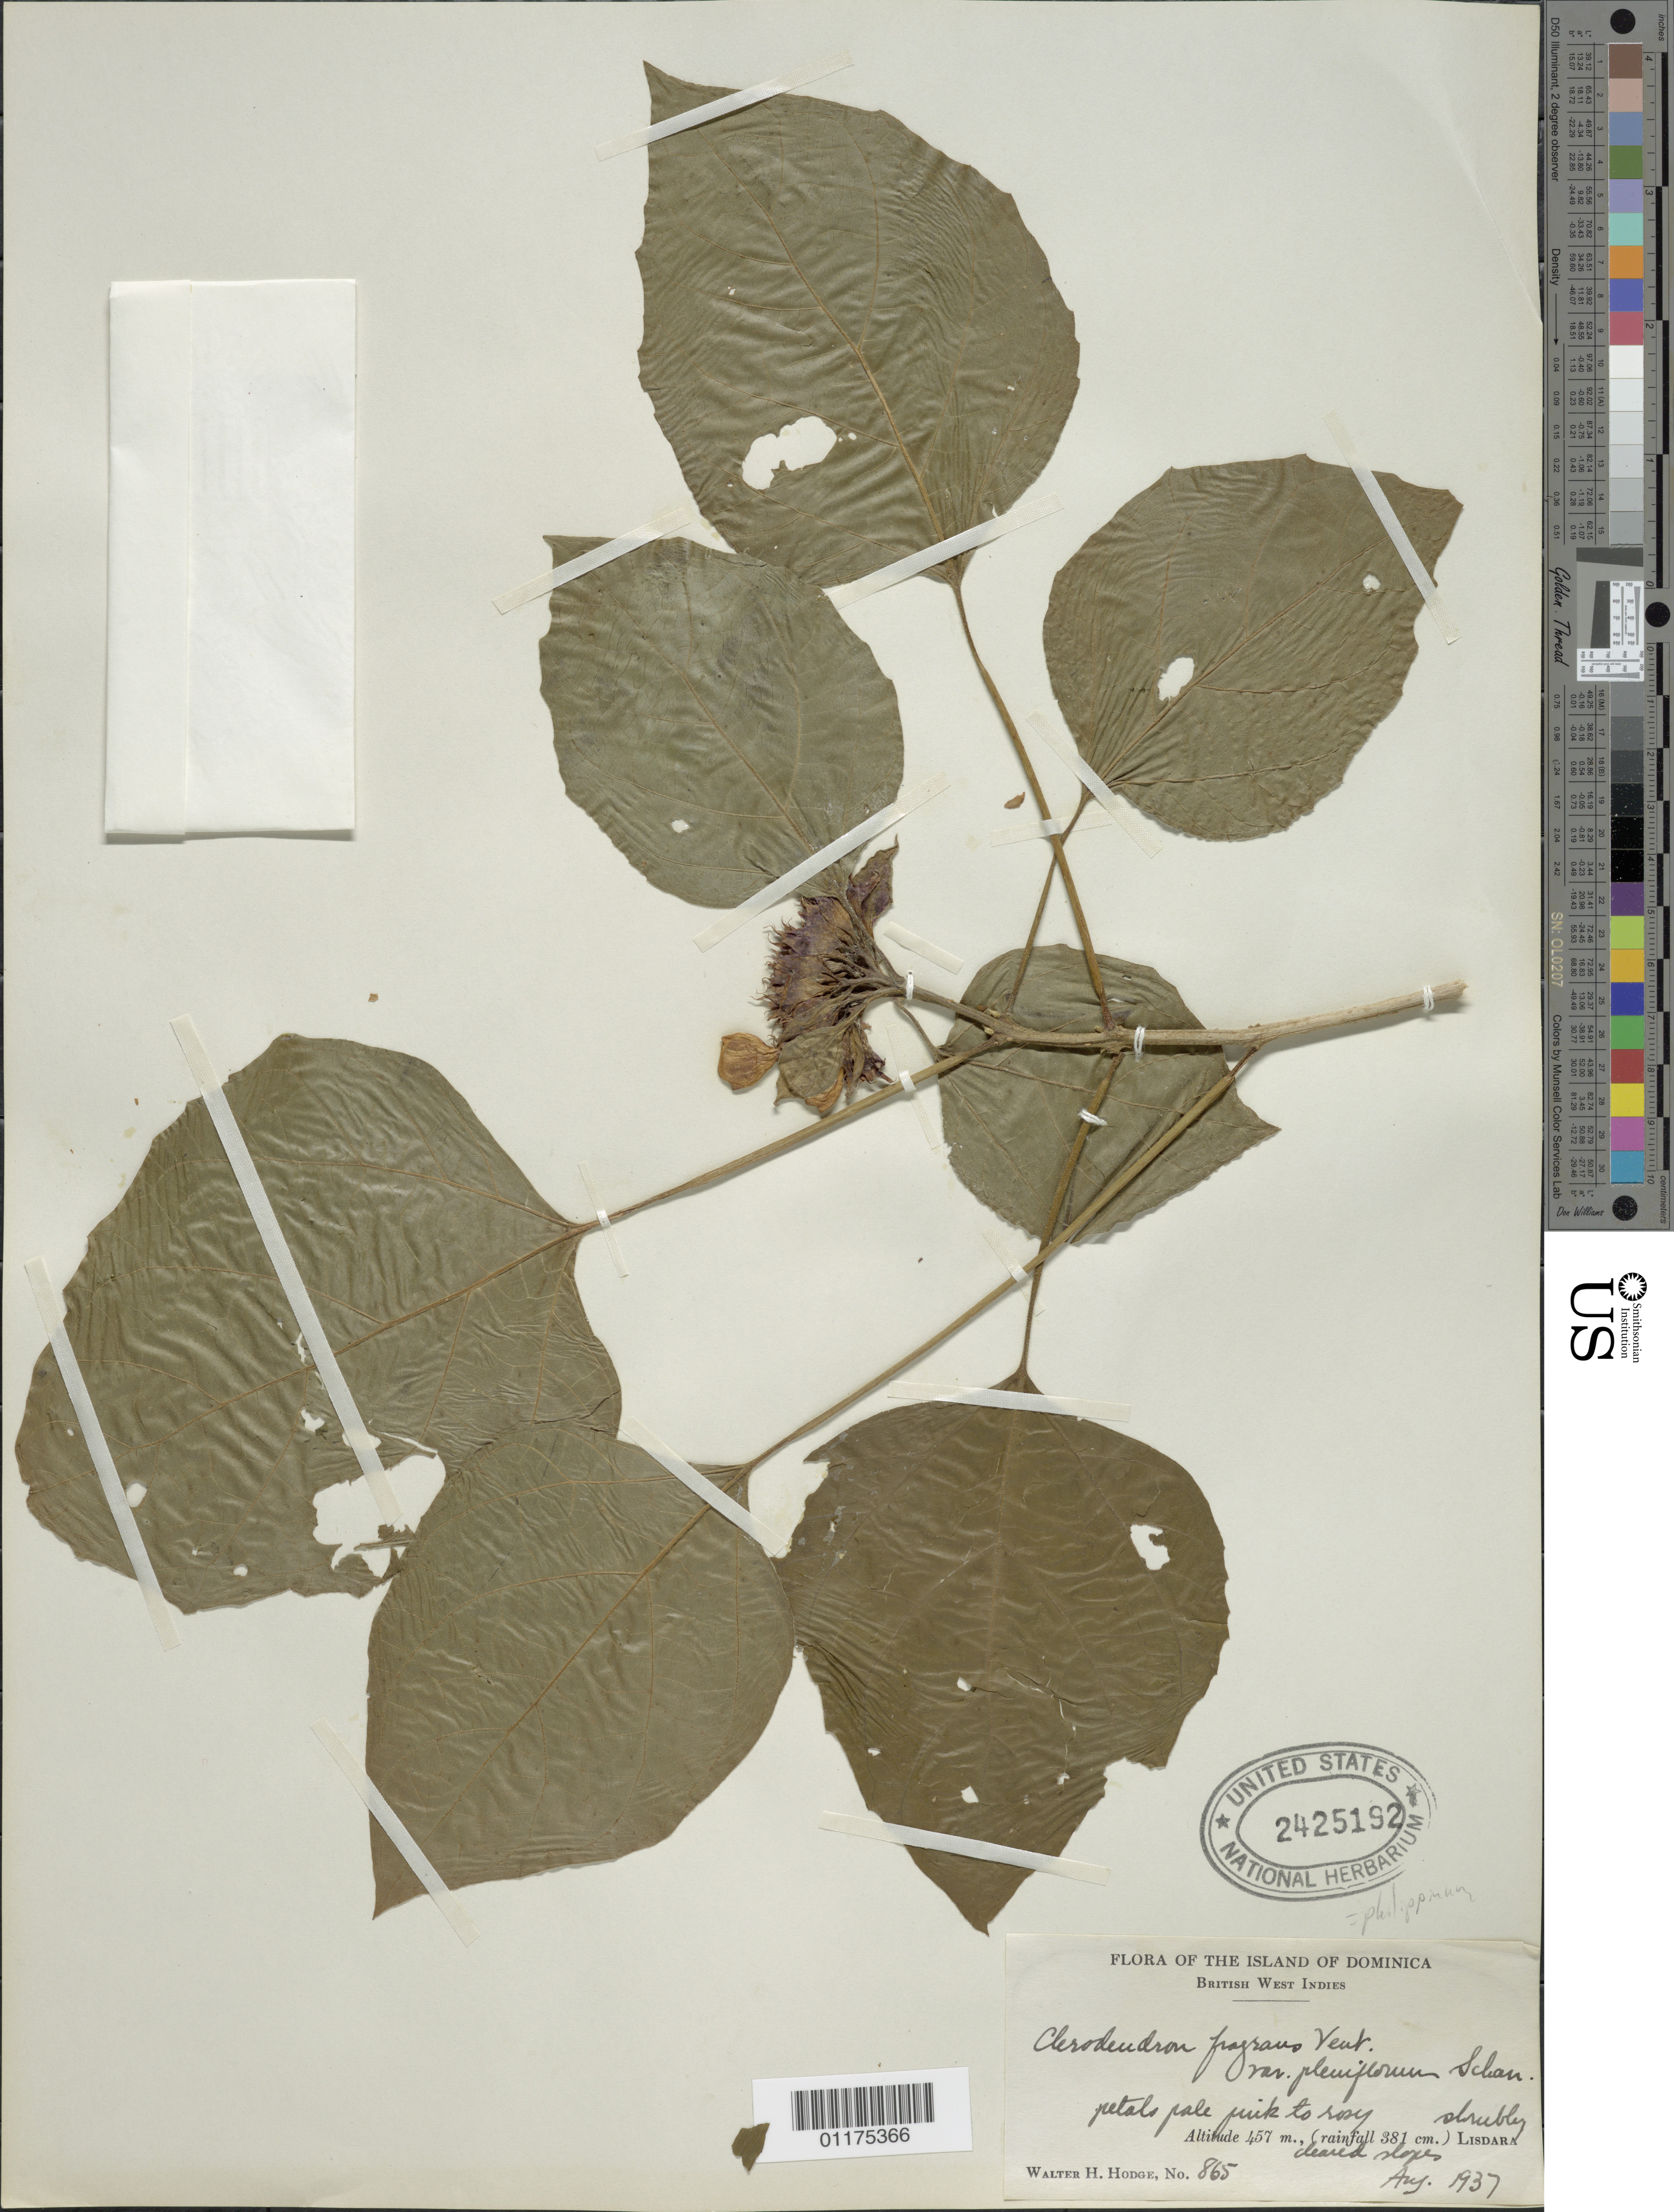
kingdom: Plantae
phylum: Tracheophyta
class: Magnoliopsida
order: Lamiales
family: Lamiaceae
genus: Clerodendrum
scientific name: Clerodendrum philippinum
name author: Schauer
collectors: W. Hodge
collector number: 865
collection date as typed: Aug 1937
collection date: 1937-08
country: Dominica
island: Dominica I.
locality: Lisdara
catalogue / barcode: US 2425192